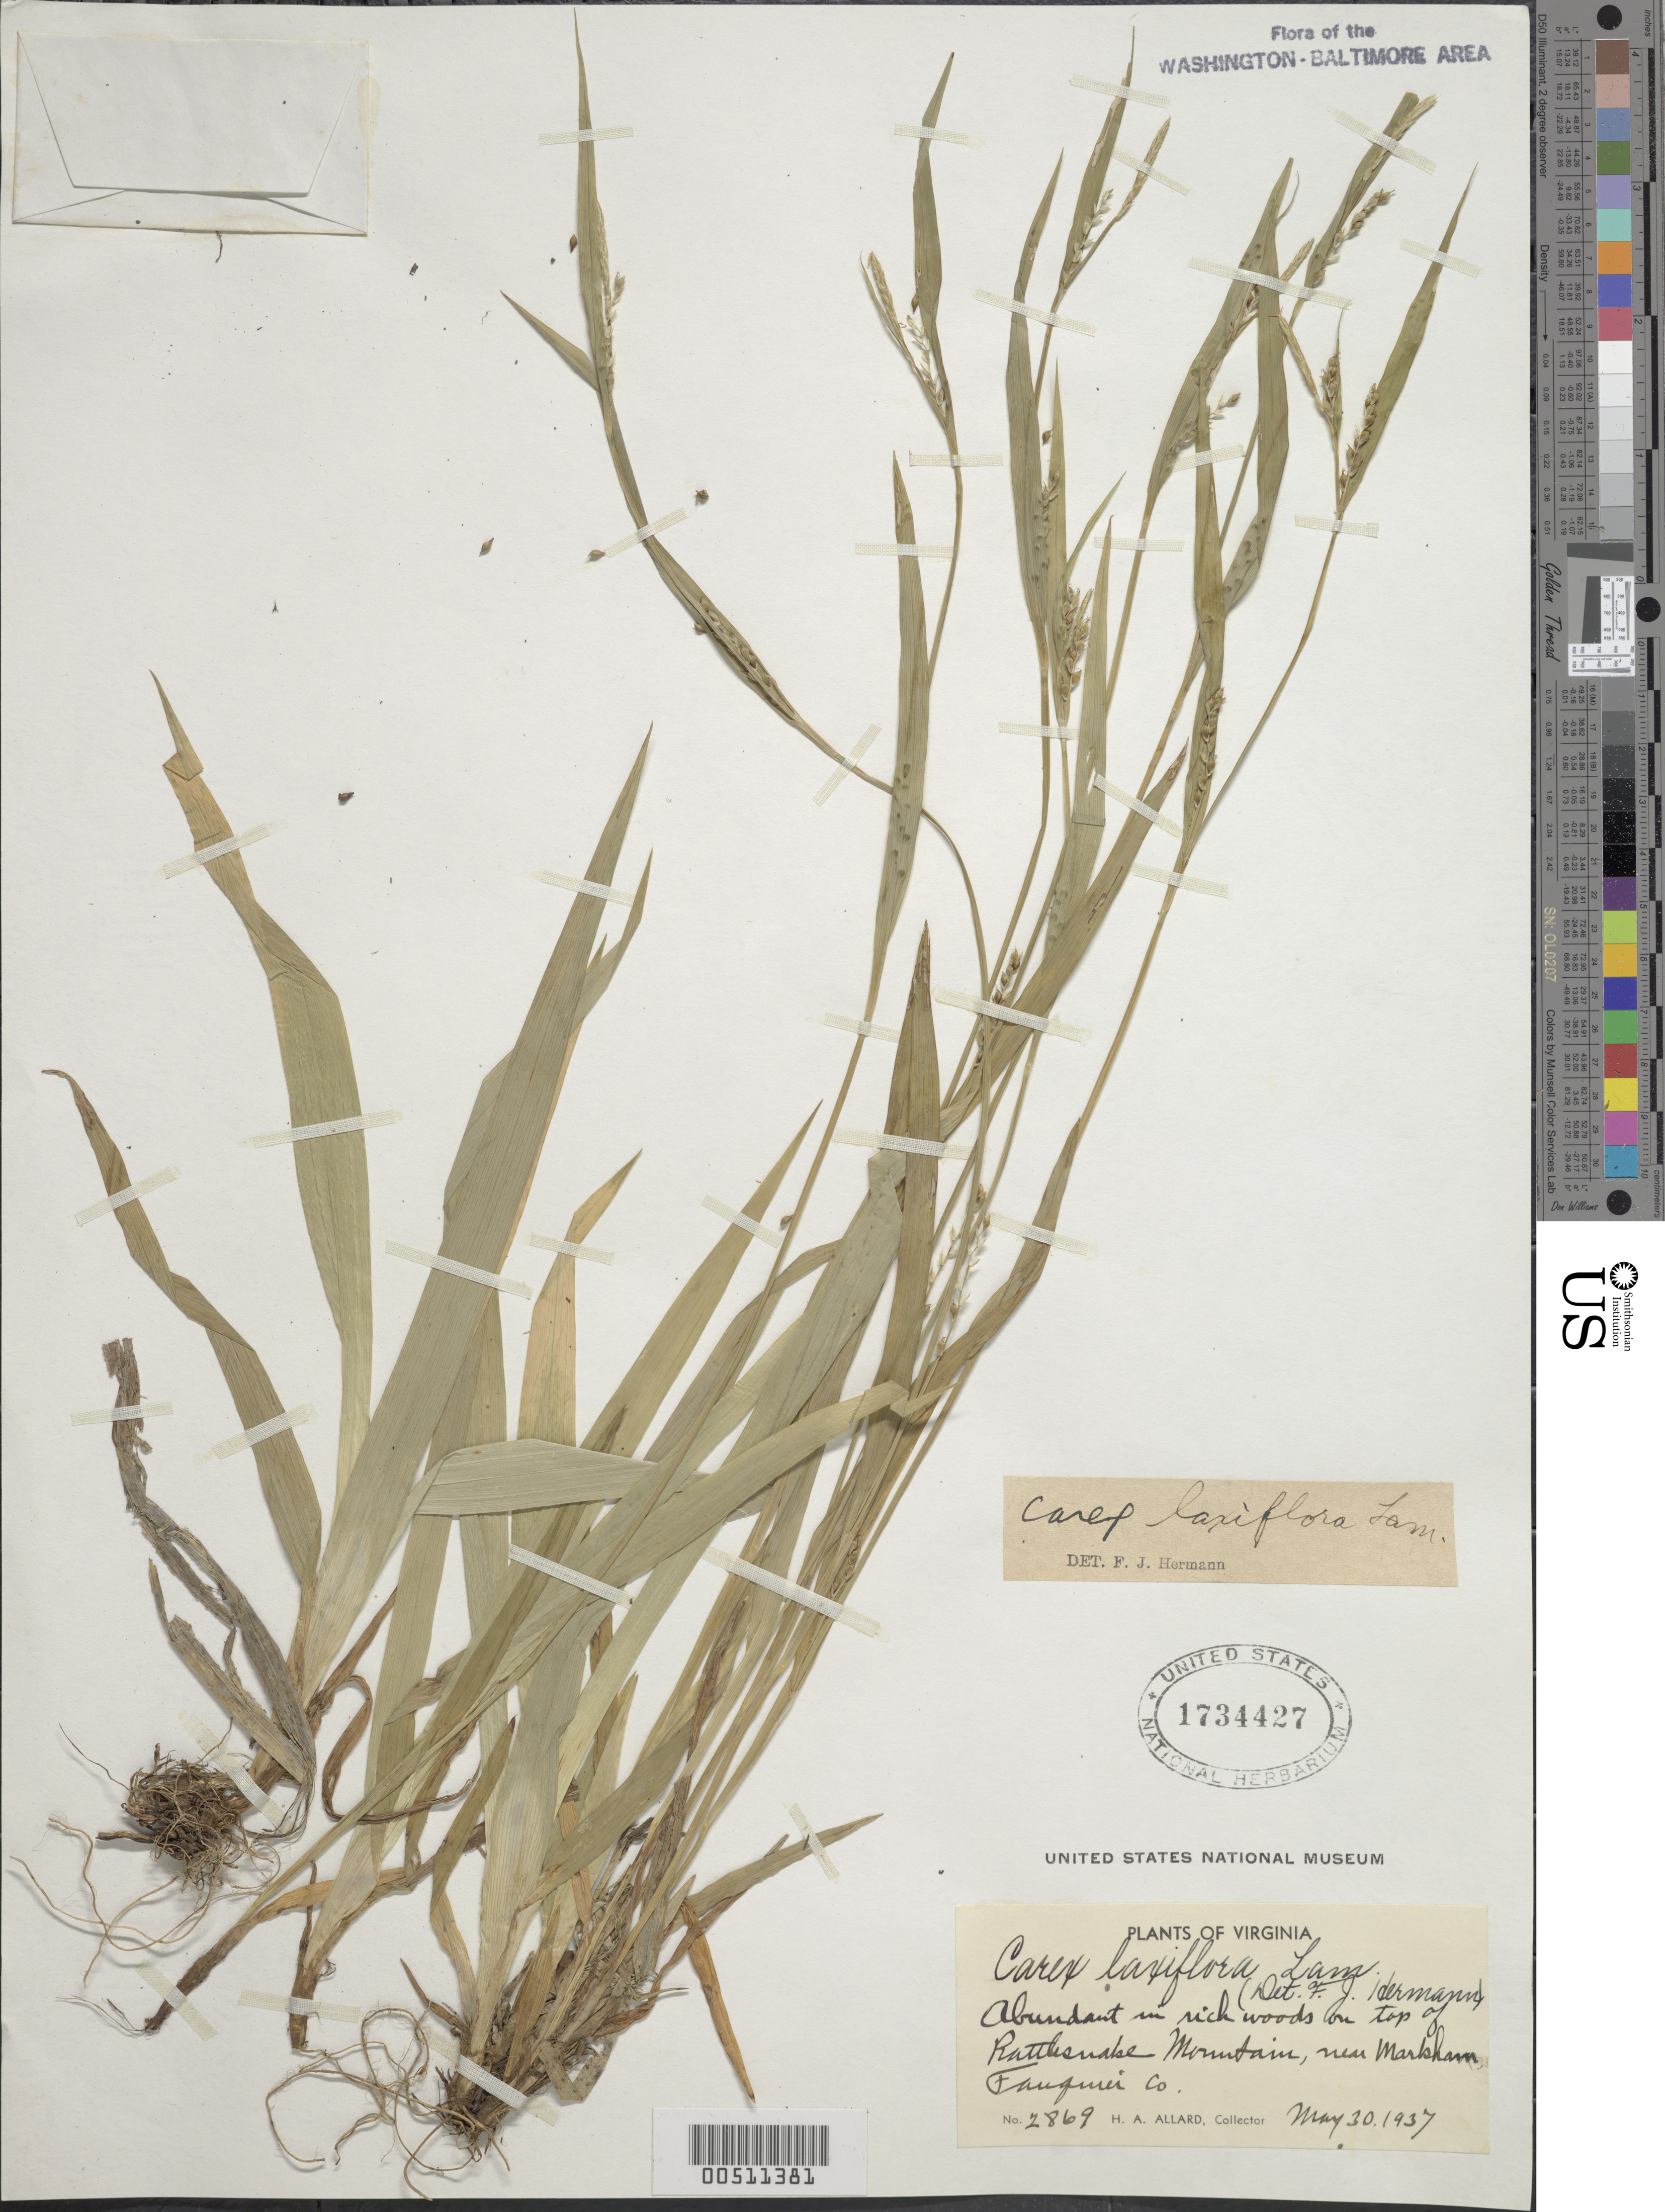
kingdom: Plantae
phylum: Tracheophyta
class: Liliopsida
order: Poales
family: Cyperaceae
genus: Carex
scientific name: Carex laxiflora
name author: Lam.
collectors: H. A. Allard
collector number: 2869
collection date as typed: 30 May 1937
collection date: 1937-05-30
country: United States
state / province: Virginia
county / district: Fauquier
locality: Rattlesnake Mountain, Markham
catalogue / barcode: US 1734427